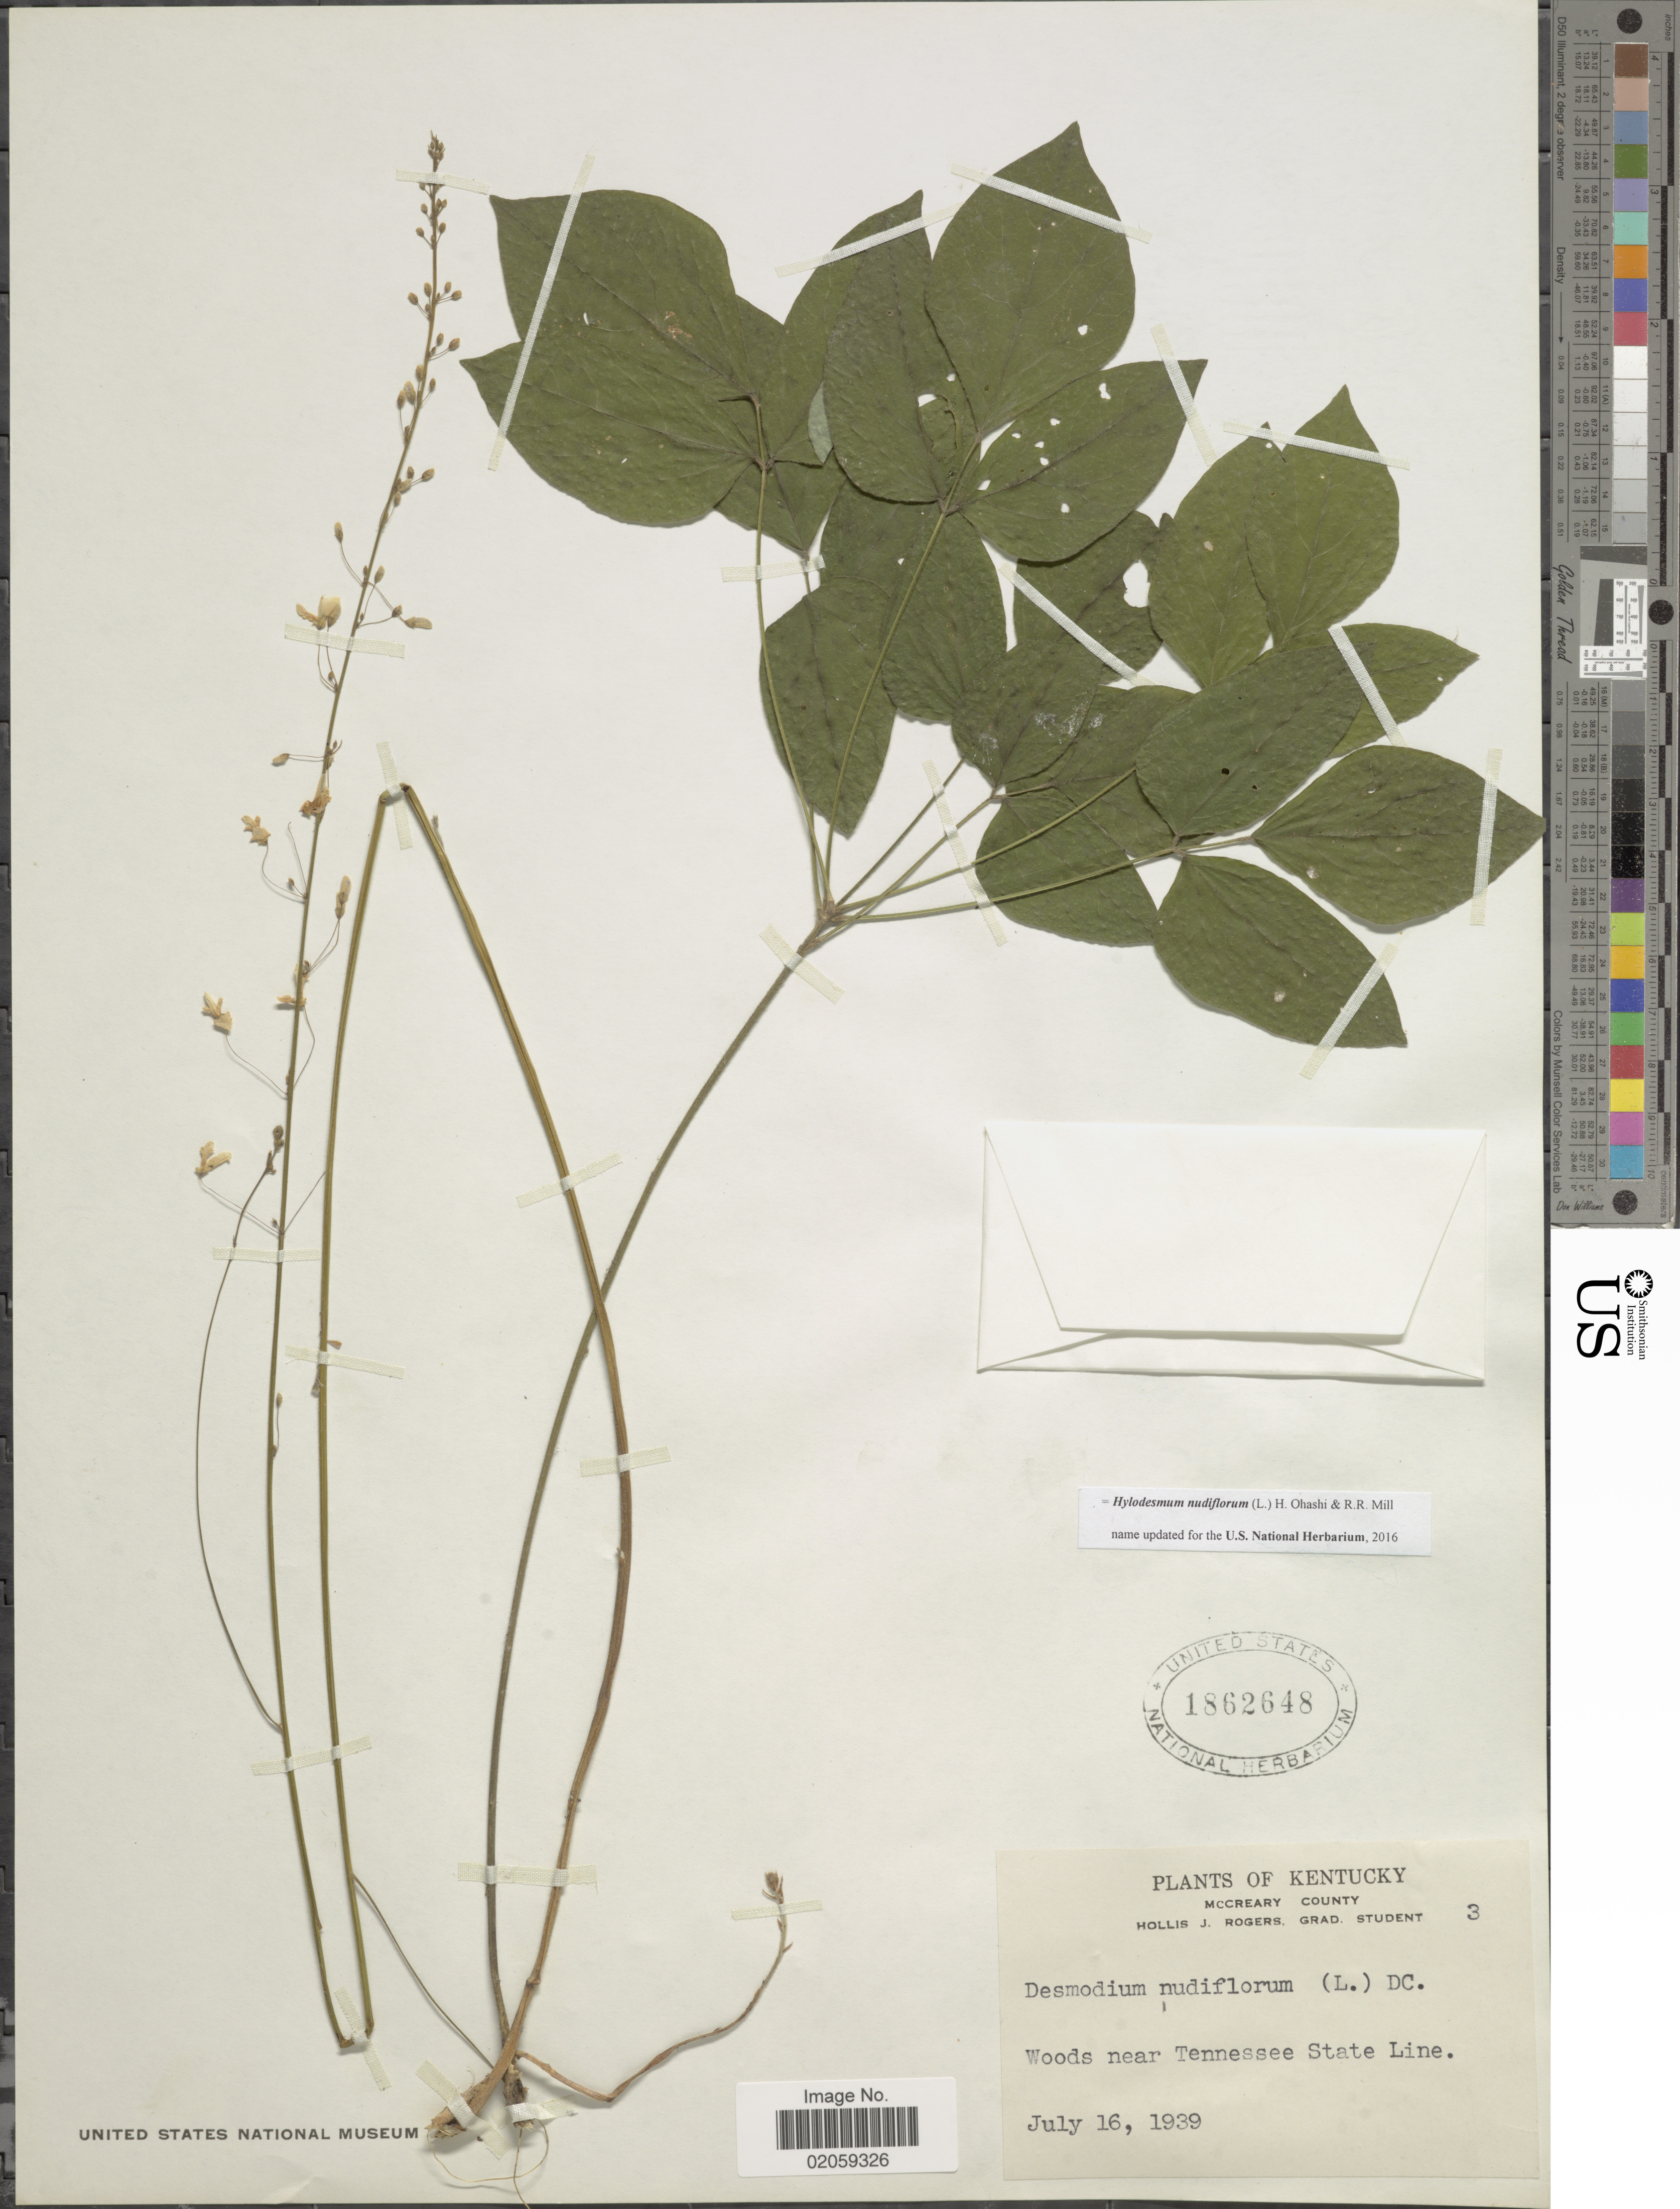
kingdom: Plantae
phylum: Tracheophyta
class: Magnoliopsida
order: Fabales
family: Fabaceae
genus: Hylodesmum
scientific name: Hylodesmum nudiflorum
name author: (L.) H. Ohashi & R.R. Mill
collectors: H. J. Rogers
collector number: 3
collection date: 1939-07-16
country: United States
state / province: Kentucky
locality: Mccreary County, woods near Tennessee State Line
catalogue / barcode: US 1862648